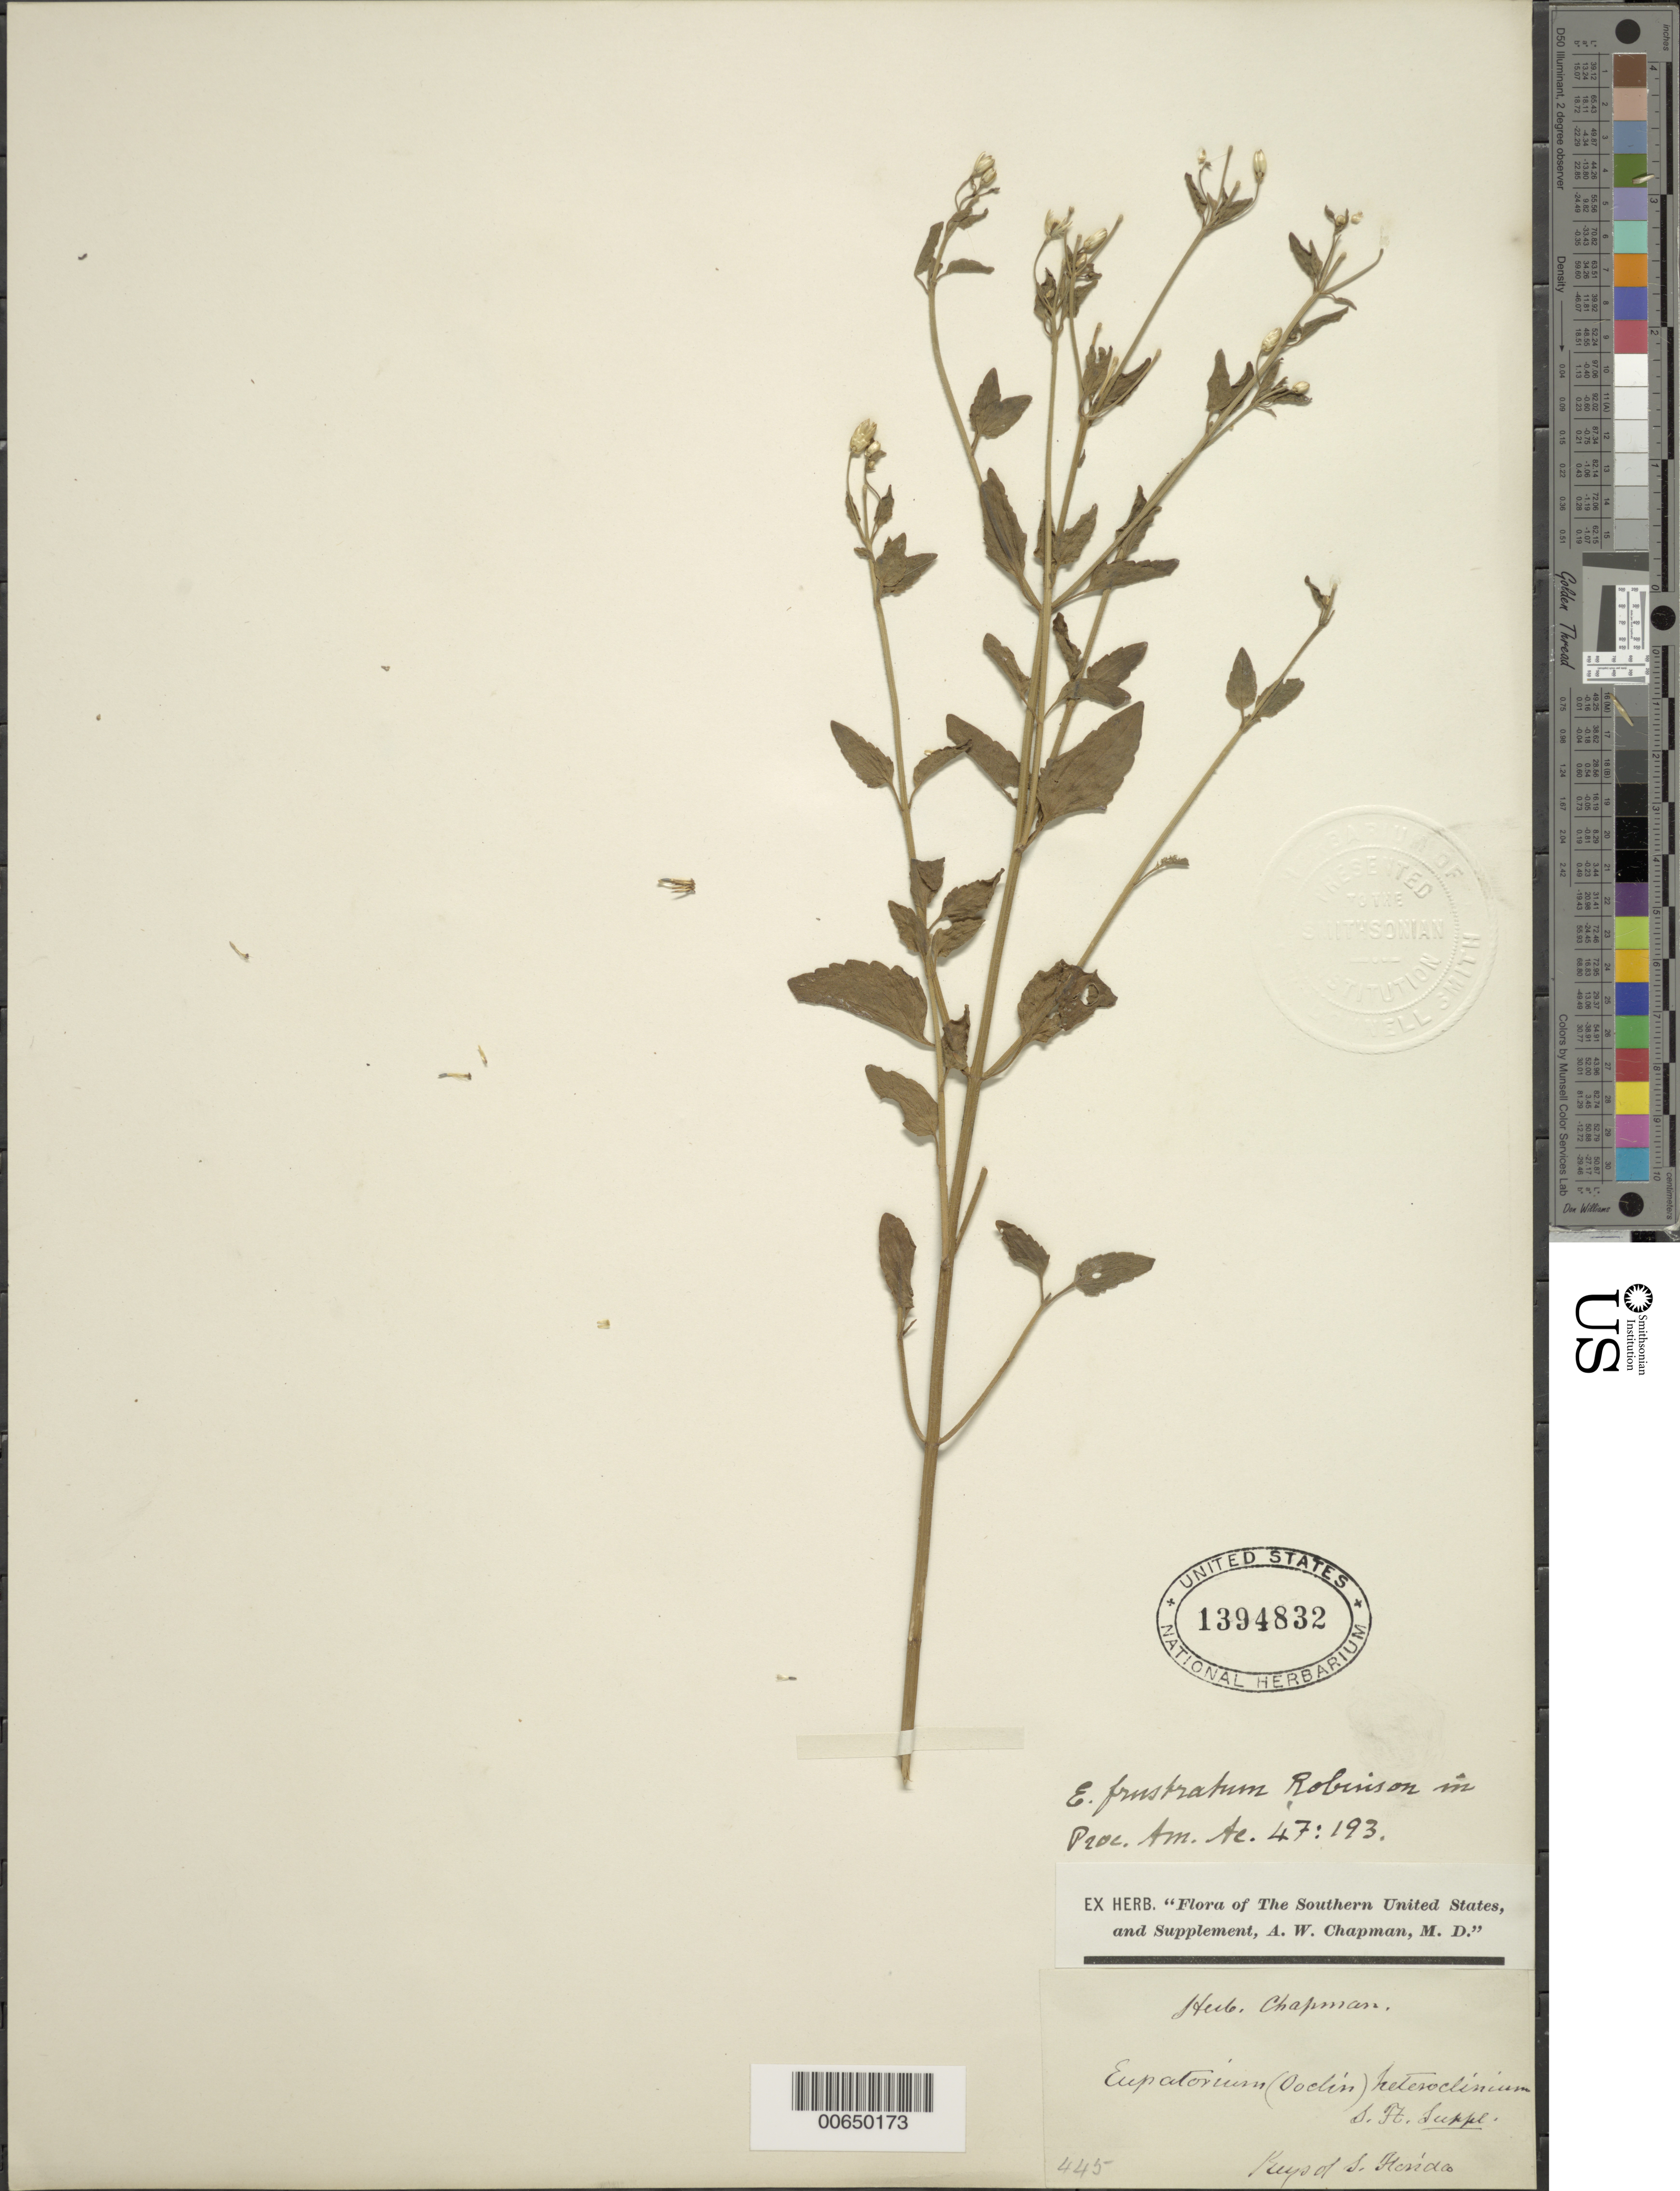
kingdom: Plantae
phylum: Tracheophyta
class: Magnoliopsida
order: Asterales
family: Asteraceae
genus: Chromolaena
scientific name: Chromolaena frustrata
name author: (B.L. Rob.) R.M. King & H. Rob.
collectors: A. W. Chapman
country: United States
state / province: Florida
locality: Keys of S FL.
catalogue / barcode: US 1394832